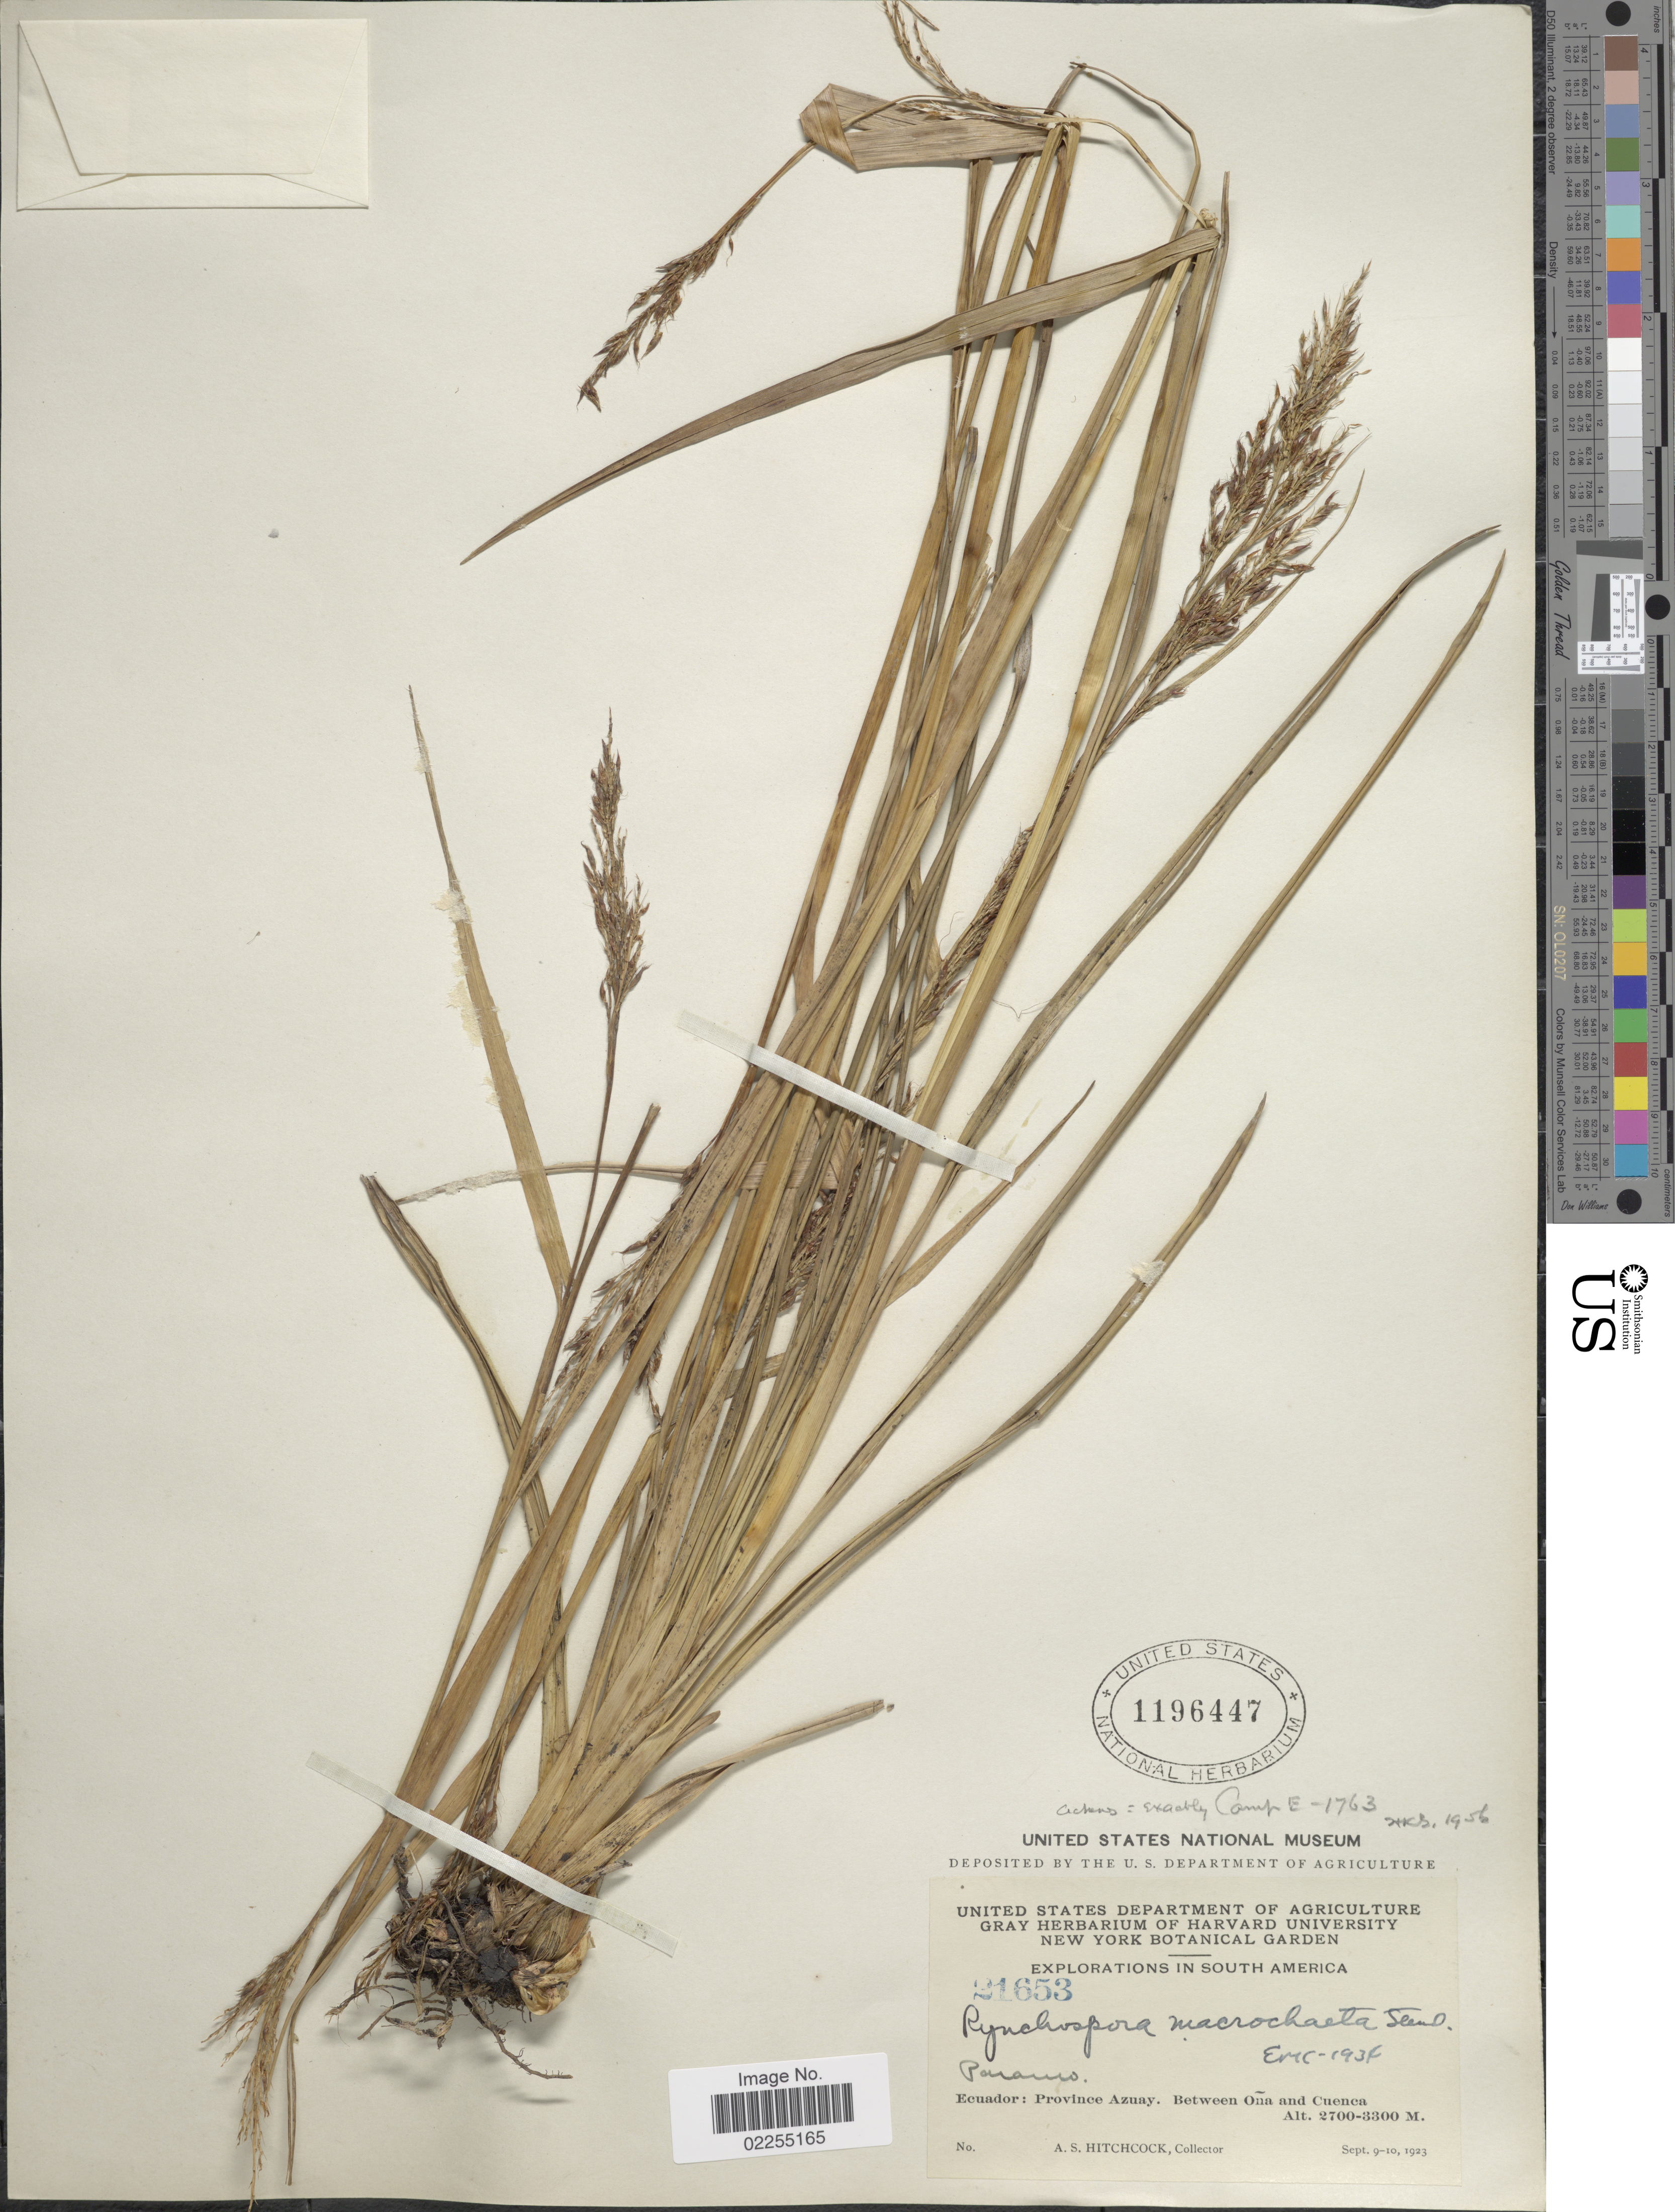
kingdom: Plantae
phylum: Tracheophyta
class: Liliopsida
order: Poales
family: Cyperaceae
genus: Rhynchospora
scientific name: Rhynchospora macrochaeta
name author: Steud. ex Boeckeler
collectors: A. S. Hitchcock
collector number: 21653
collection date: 1923-09-09/1923-09-10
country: Ecuador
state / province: Azuay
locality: Paramo. Province Azuay. Between Ona and Cuenca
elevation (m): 2700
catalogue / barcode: US 1196447